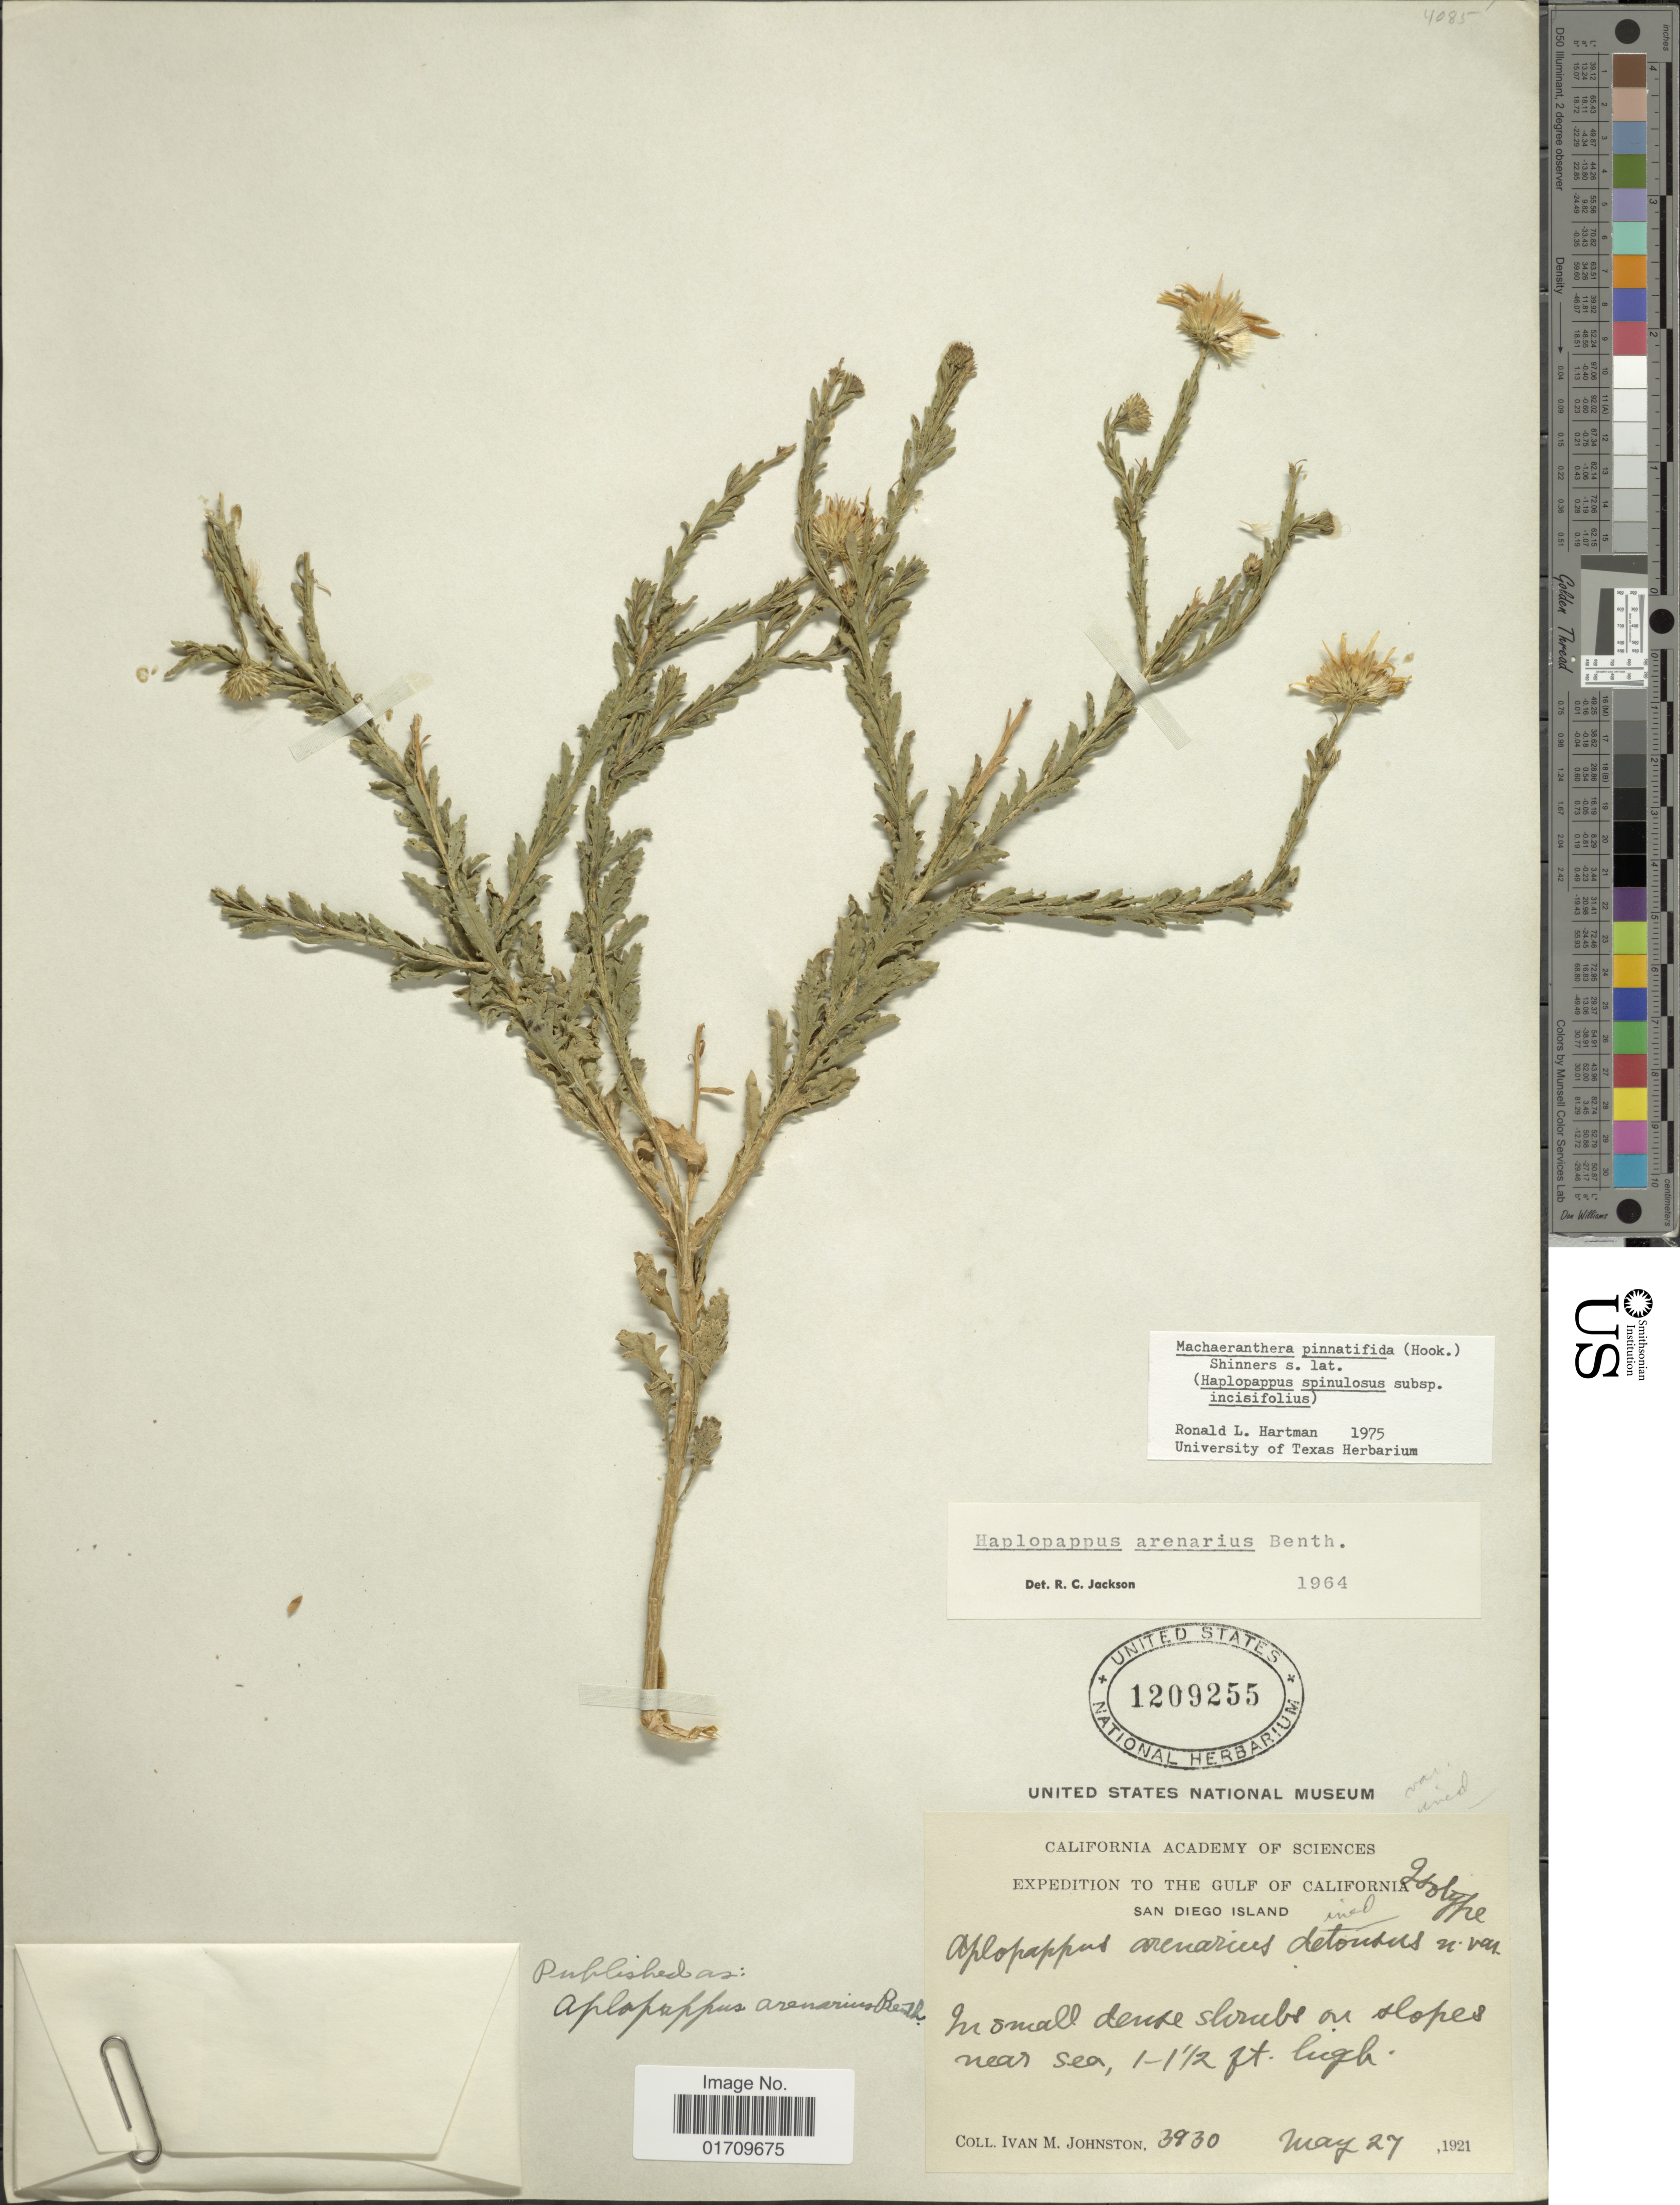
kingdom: Plantae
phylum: Tracheophyta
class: Magnoliopsida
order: Asterales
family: Asteraceae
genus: Machaeranthera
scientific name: Machaeranthera pinnatifida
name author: (Hook.) Shinners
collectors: I.M. Johnston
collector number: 3930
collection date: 1921-05-27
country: Mexico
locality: The Gulf of California, San Diego Island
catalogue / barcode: US 1209255